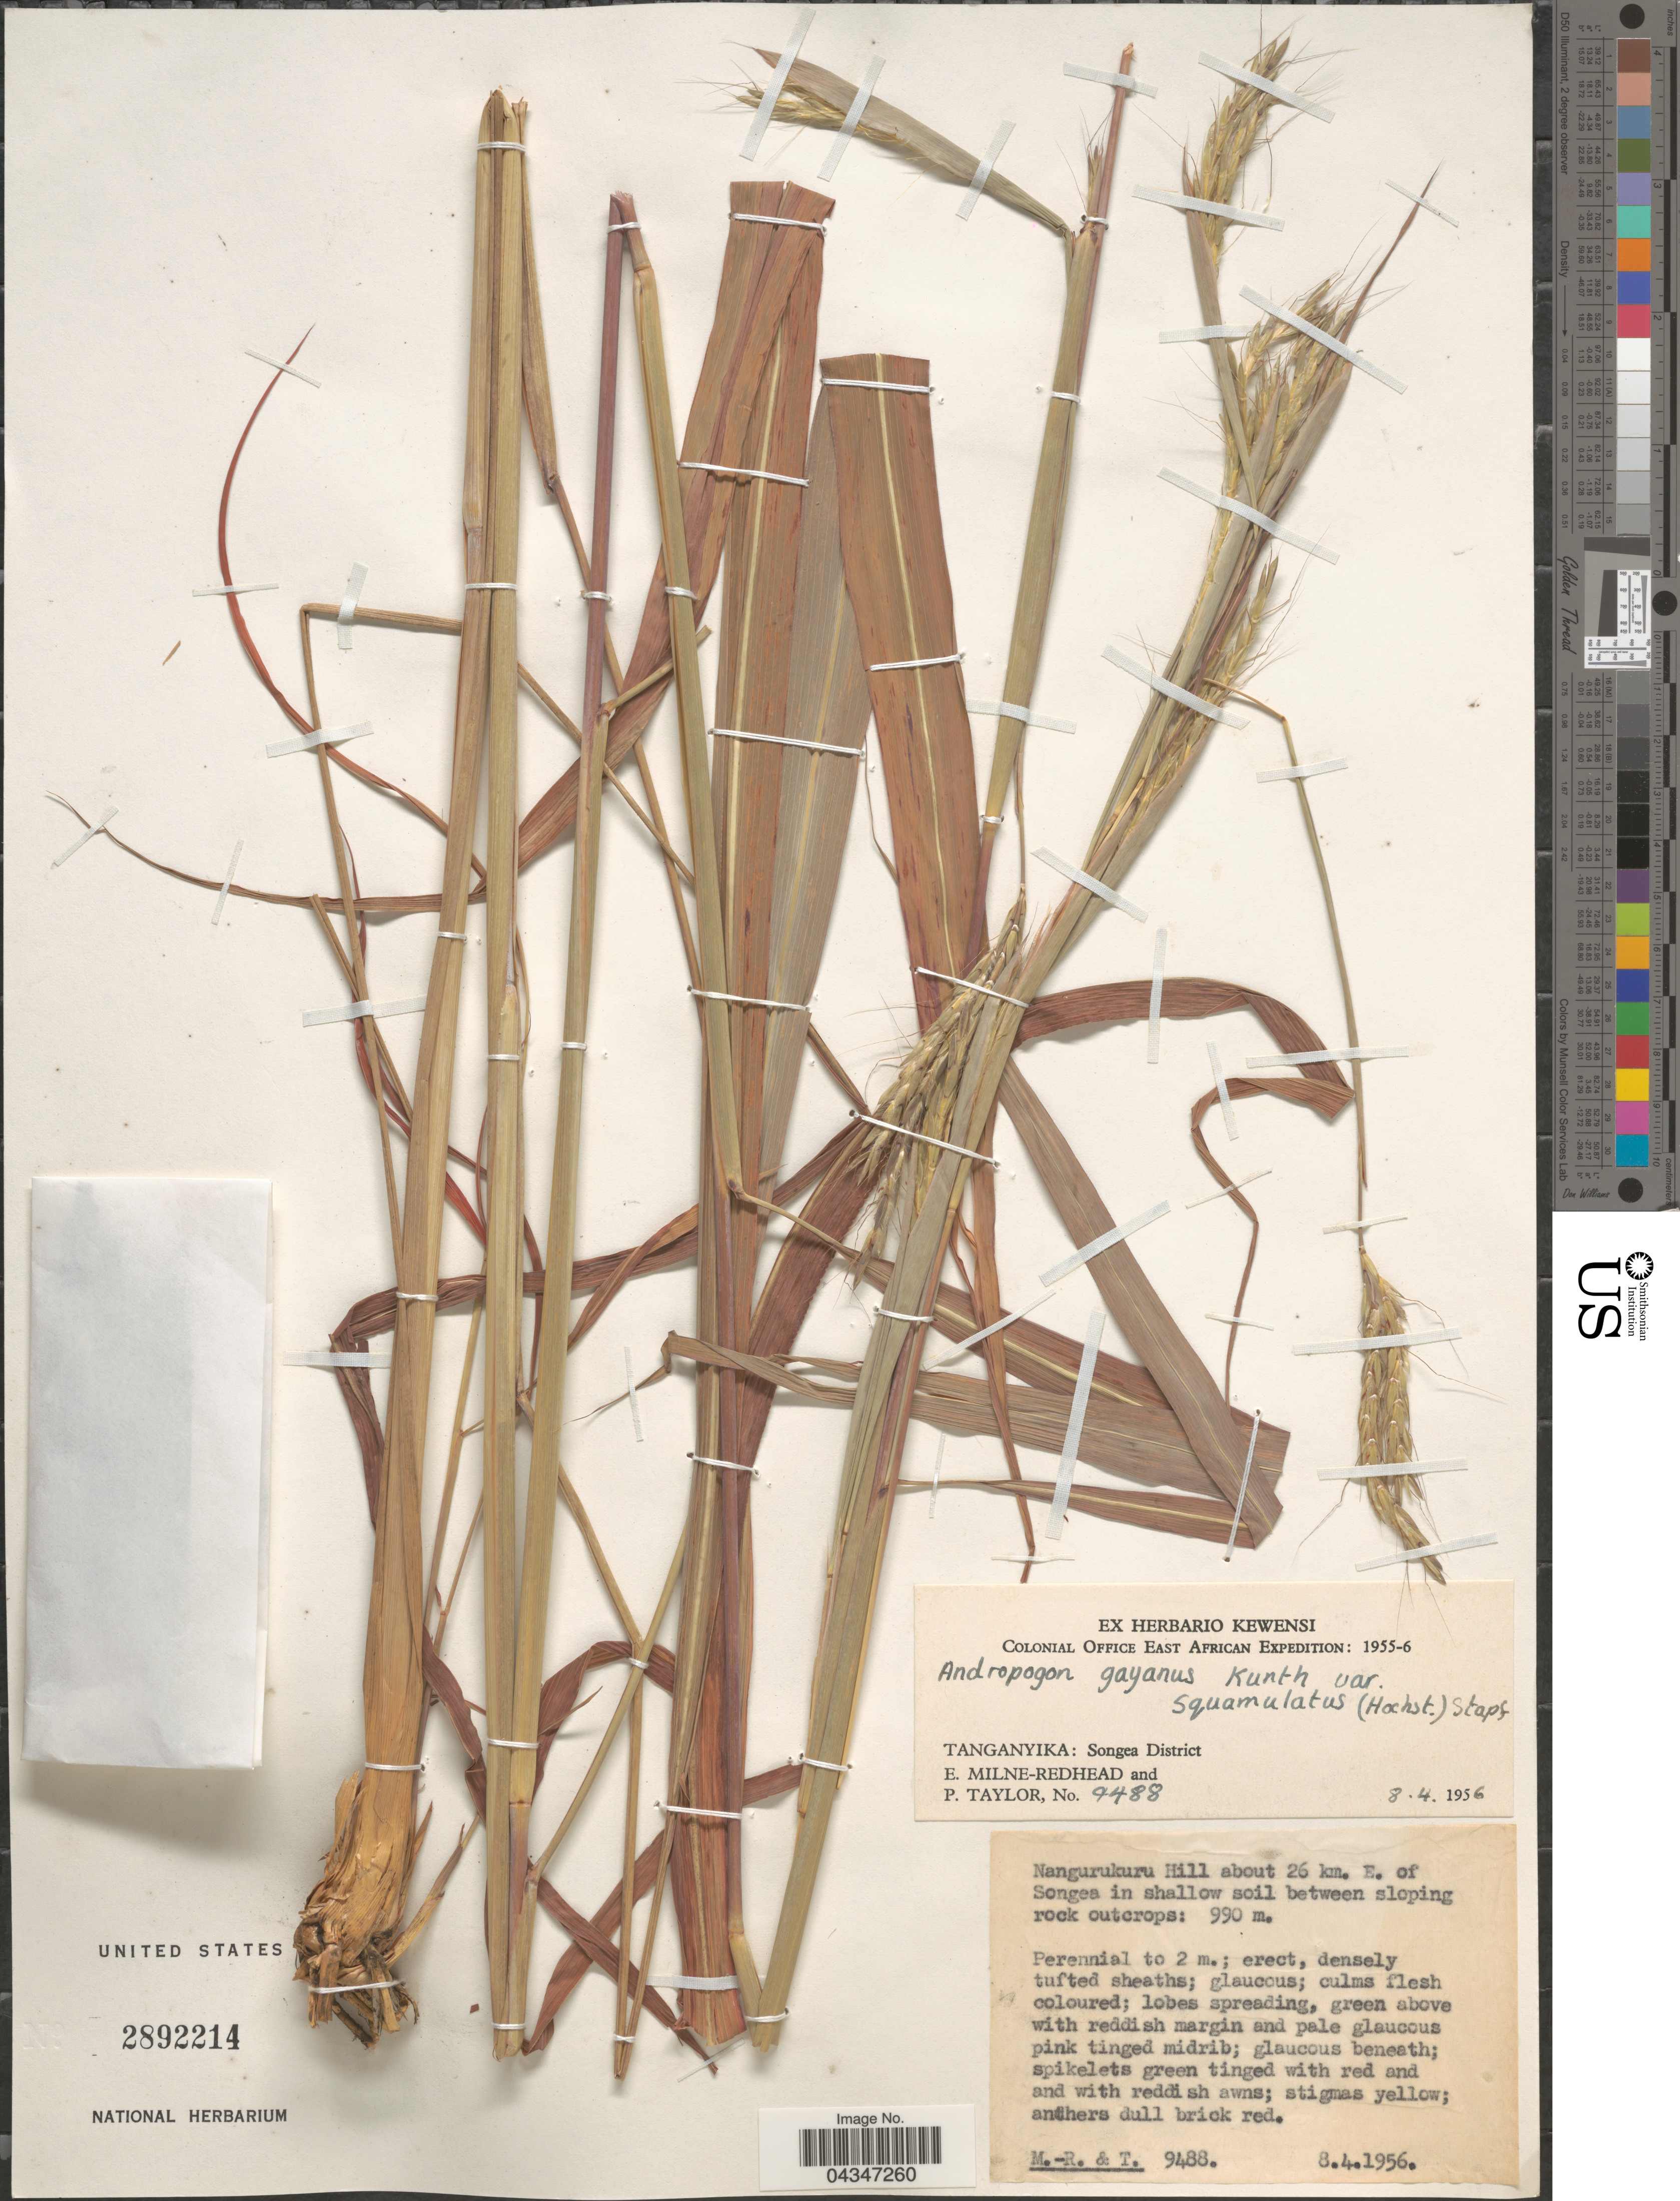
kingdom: Plantae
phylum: Tracheophyta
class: Liliopsida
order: Poales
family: Poaceae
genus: Andropogon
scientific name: Andropogon gayanus var. polycladus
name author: (Hack.) Clayton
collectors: E. W. Milne-Redhead & P. Taylor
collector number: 9488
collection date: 1956-04-08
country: Tanzania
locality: Colonial Office East African Expedition: 1955-6. Tanganyika: Songea District. Nangurukuru Hill about 26 km. E. of Songea in shallow soil between sloping rock outcrops.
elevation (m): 990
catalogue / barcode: US 2892214